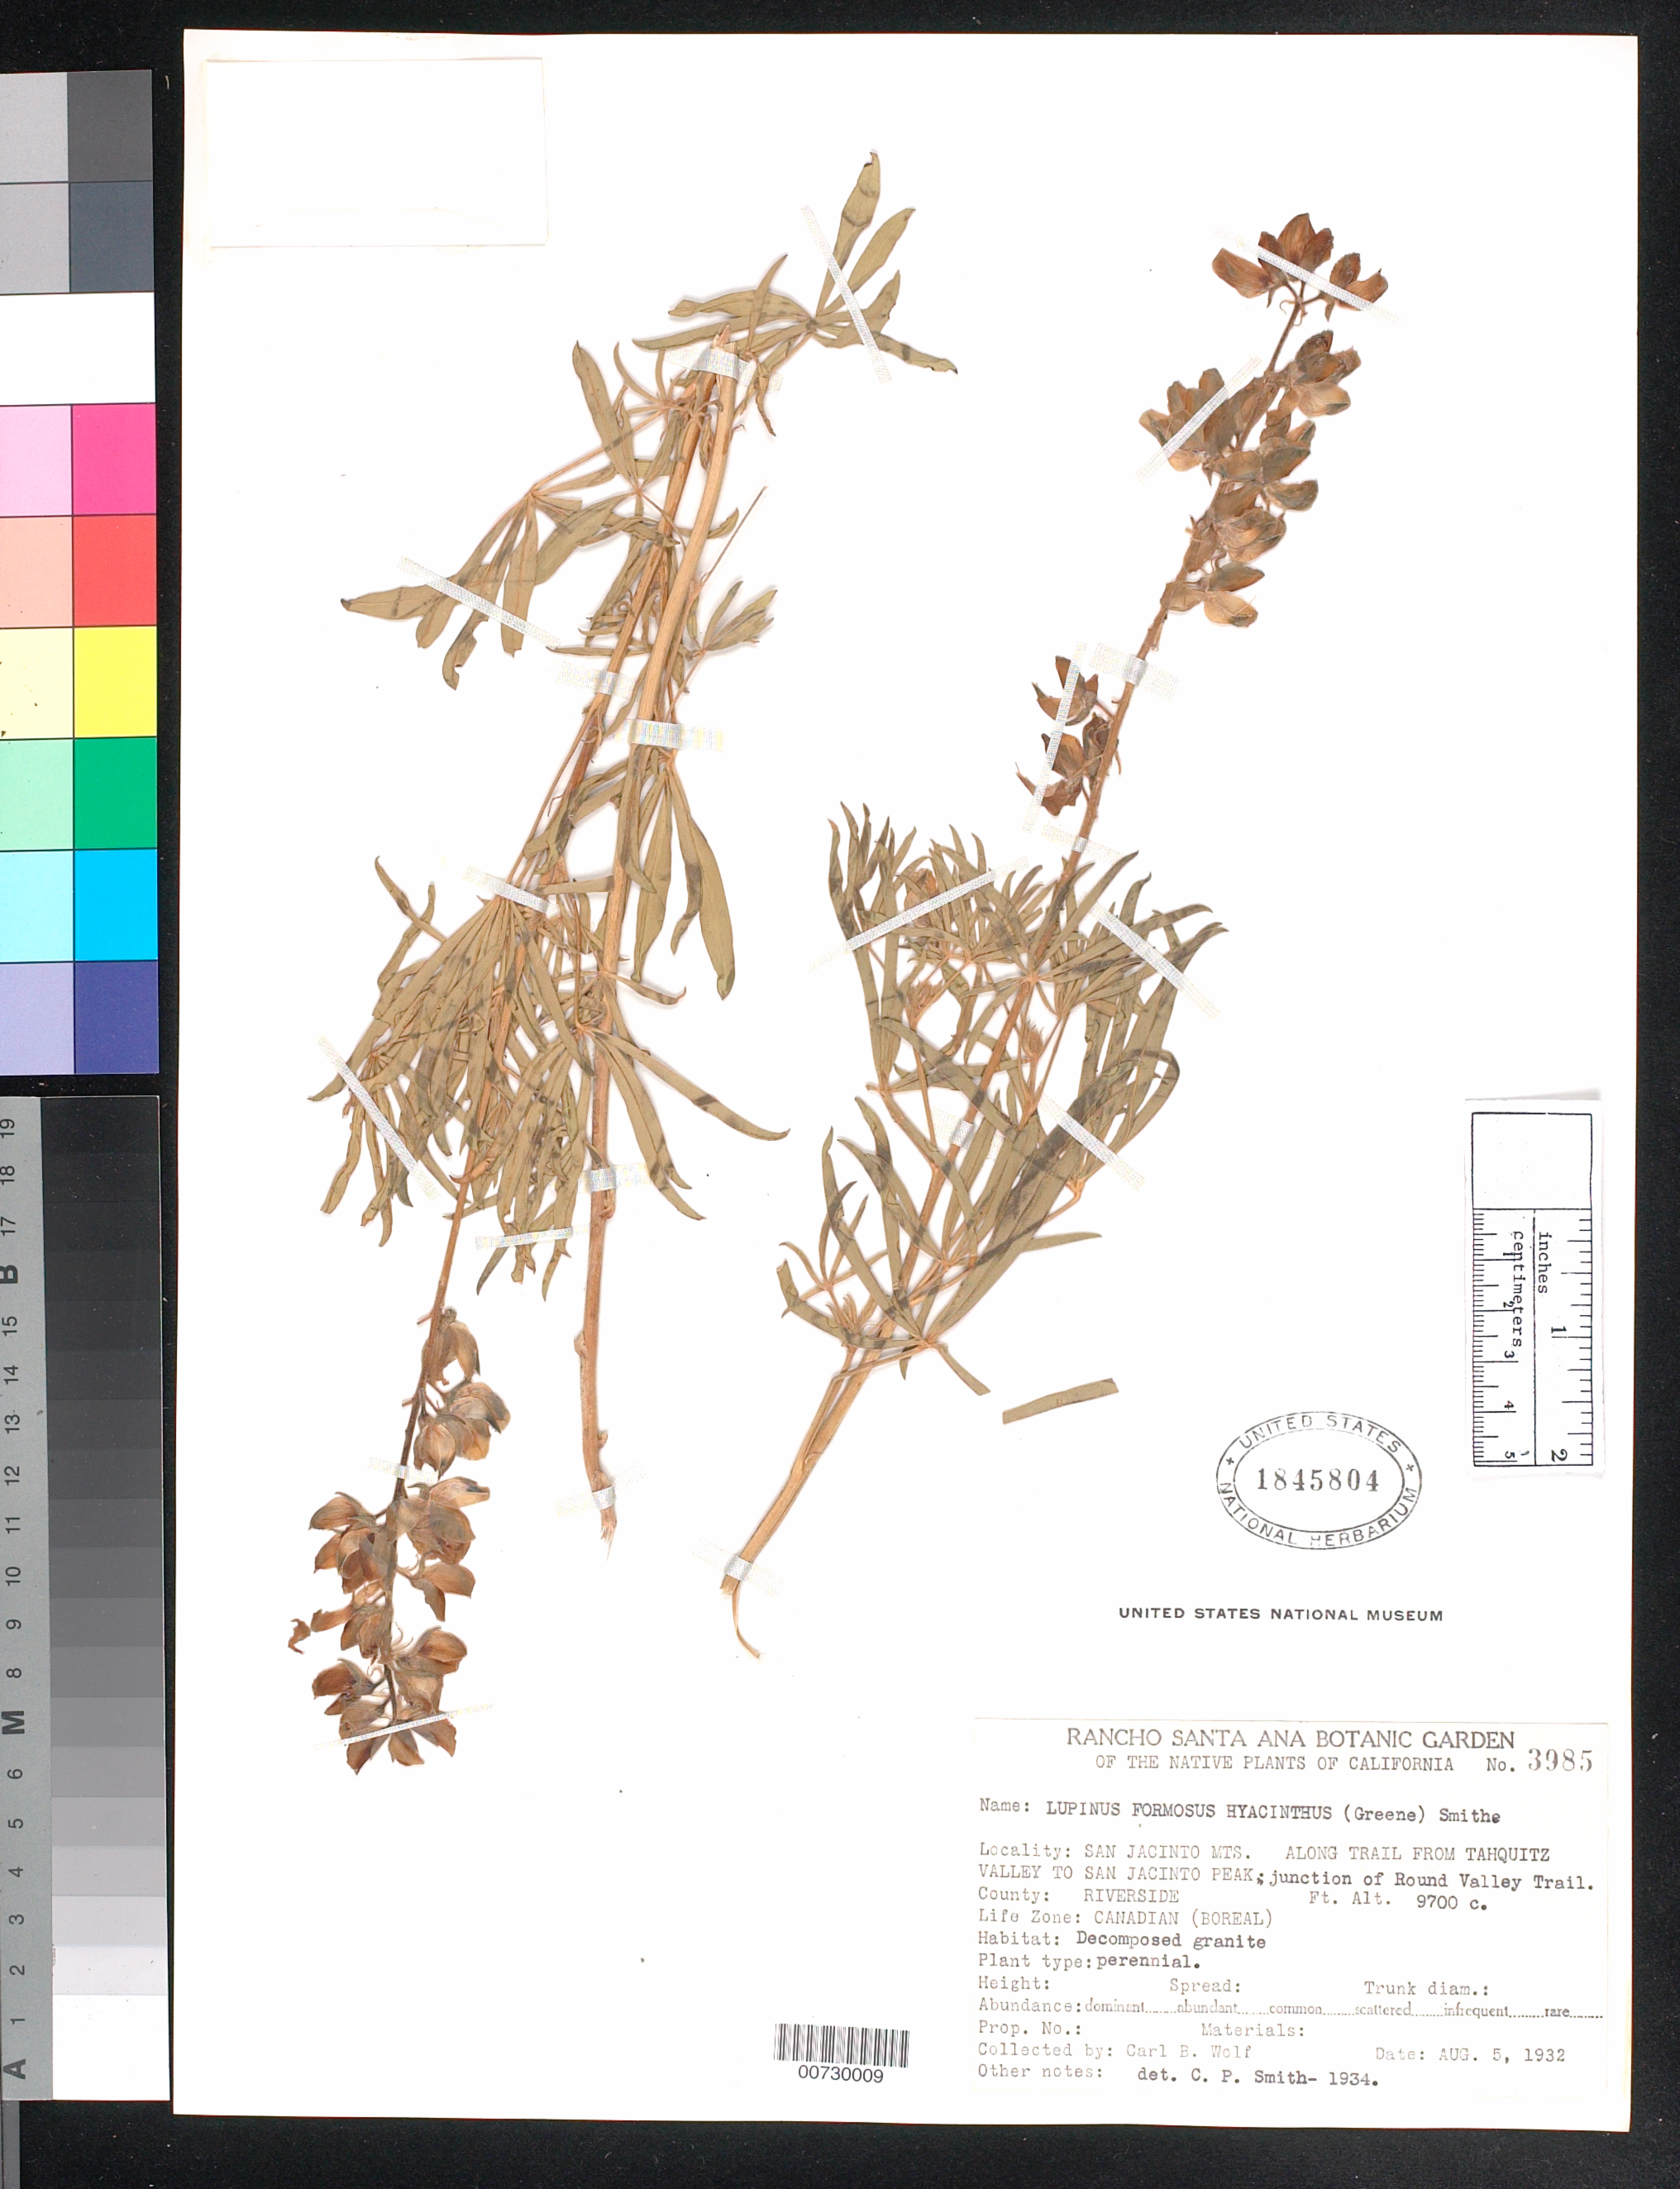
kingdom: Plantae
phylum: Tracheophyta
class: Magnoliopsida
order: Fabales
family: Fabaceae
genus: Lupinus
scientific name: Lupinus hyacinthinus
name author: Greene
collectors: C. B. Wolf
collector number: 3985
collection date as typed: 5 Aug 1932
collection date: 1932-08-05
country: United States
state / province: California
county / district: Riverside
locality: San Jacinto Mts. along trail from Tahquitz valley to San Jacinto Peak.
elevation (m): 2957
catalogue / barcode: US 1845804